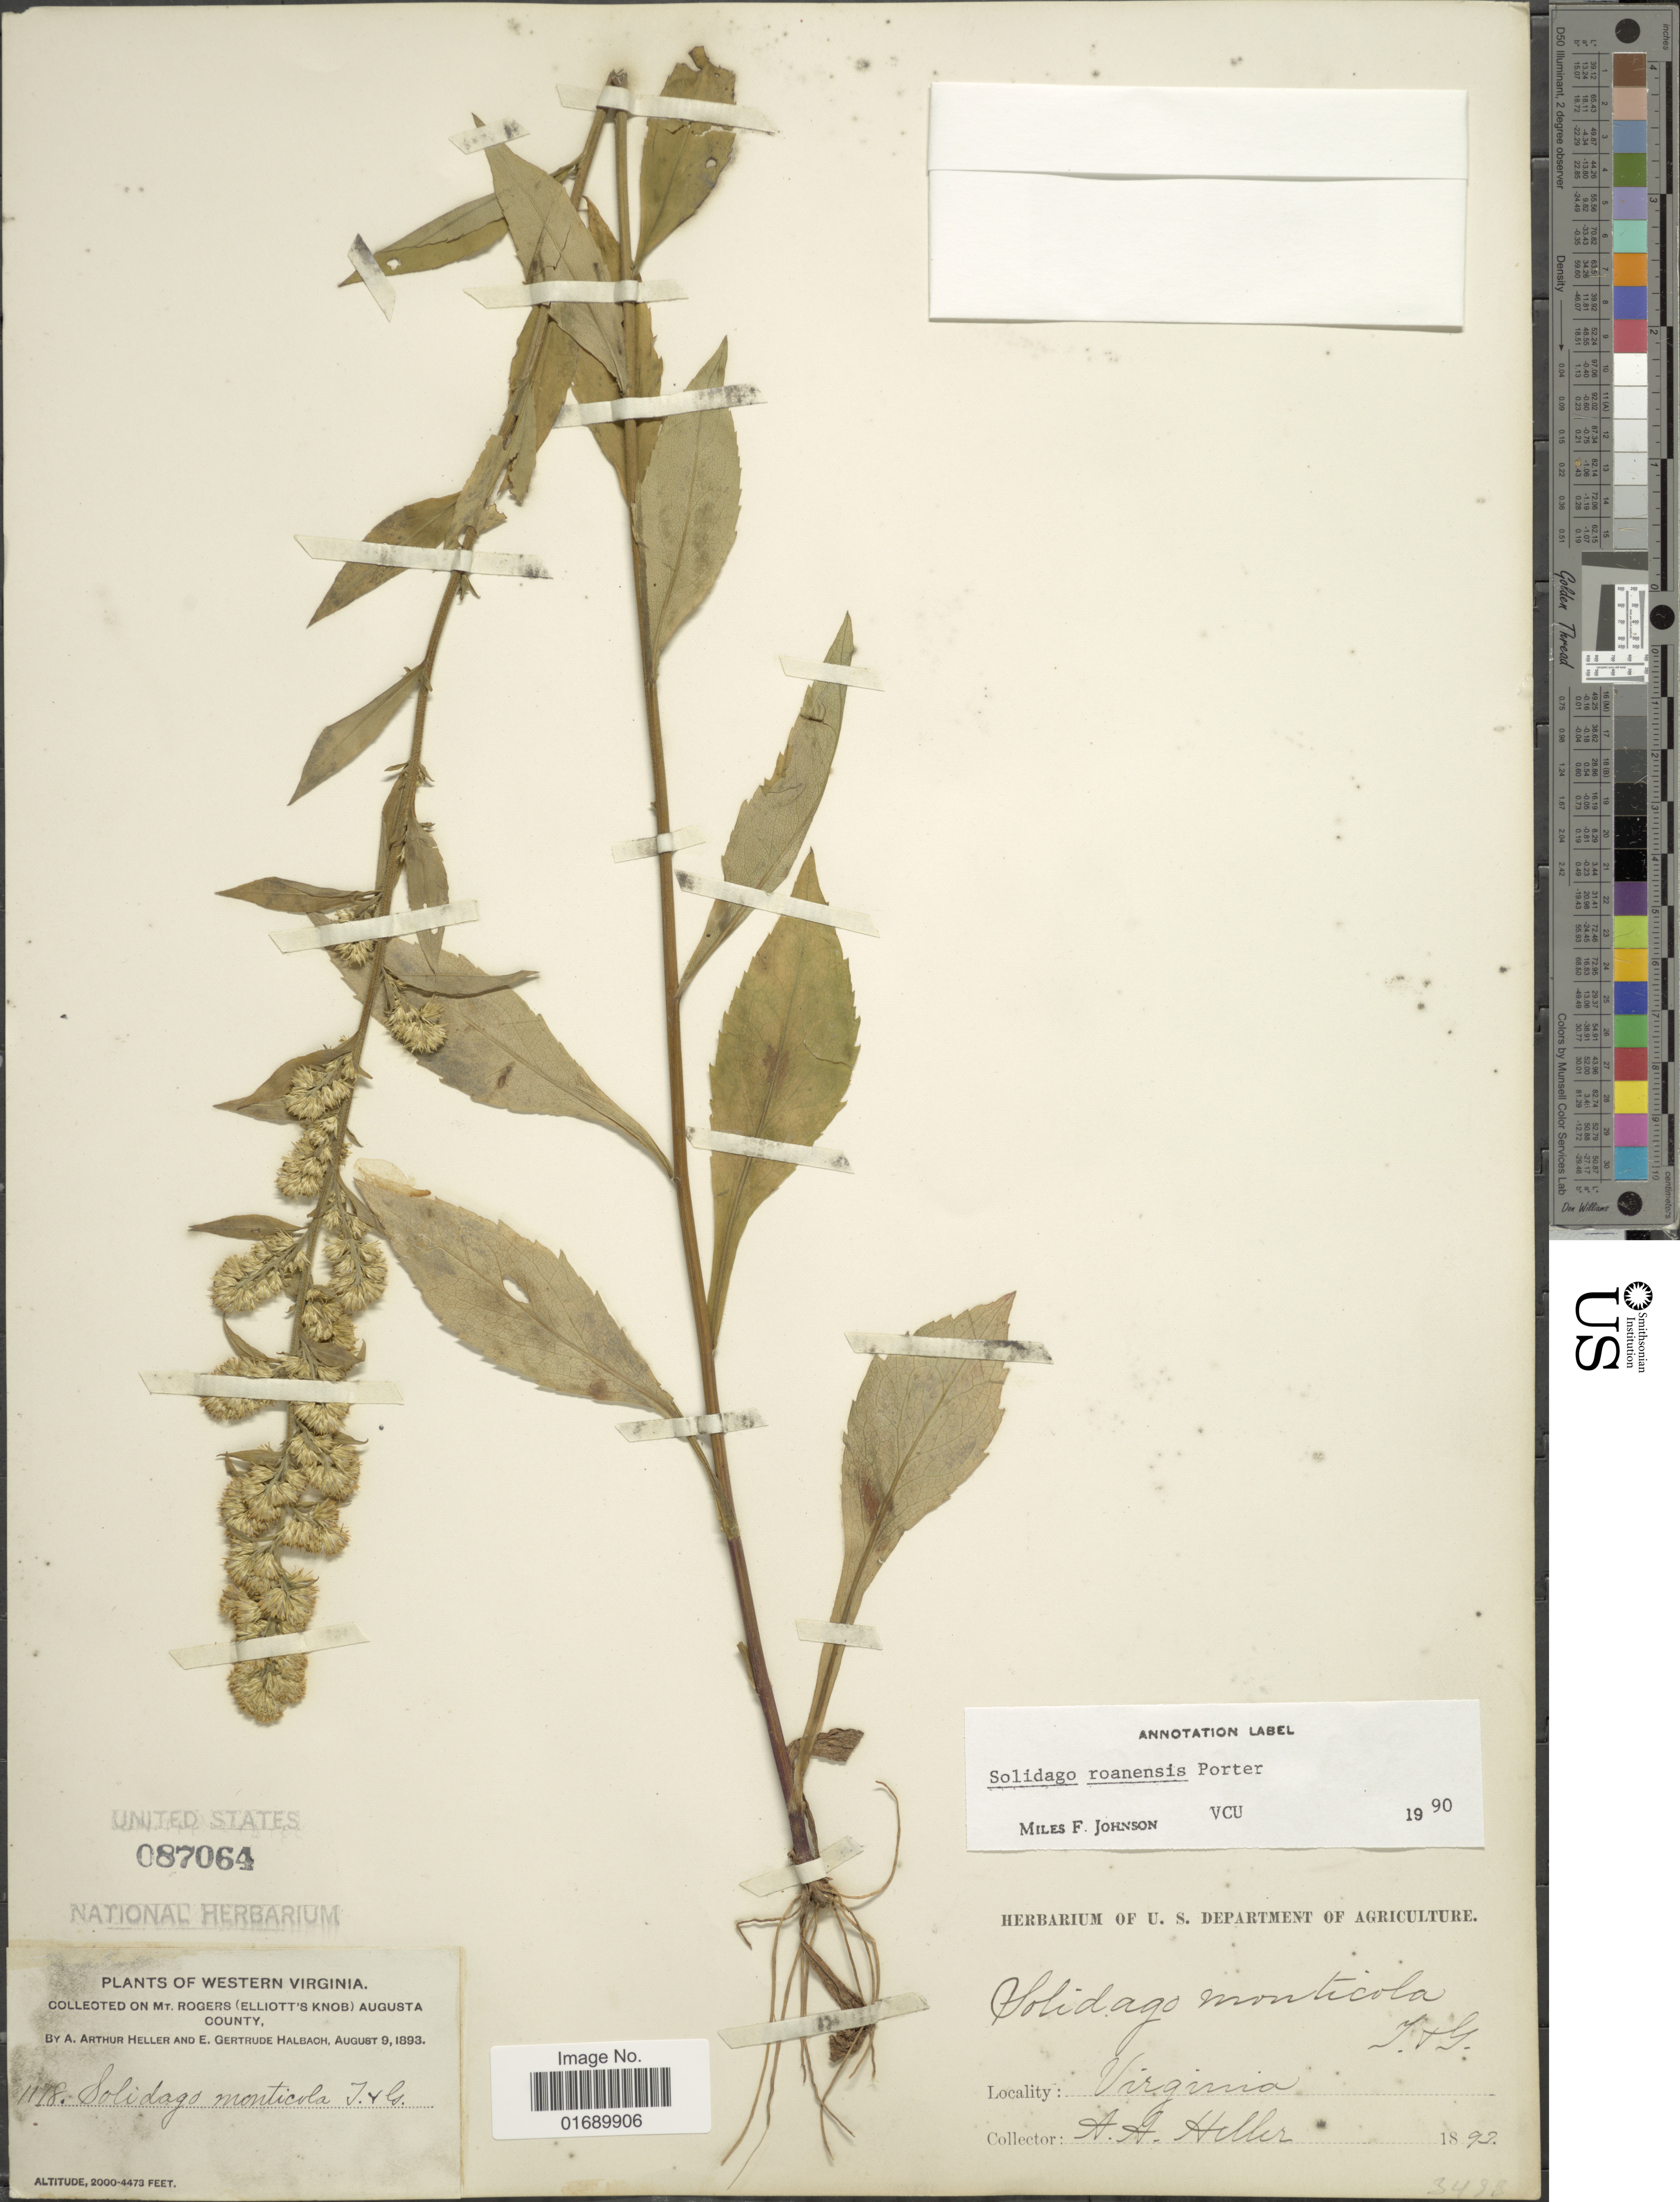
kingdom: Plantae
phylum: Tracheophyta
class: Magnoliopsida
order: Asterales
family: Asteraceae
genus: Solidago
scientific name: Solidago roanensis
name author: Porter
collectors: A. A. Heller & E. G. Halbach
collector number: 1178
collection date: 1893-08-09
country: United States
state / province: Virginia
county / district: Augusta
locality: Western Viriginia, on Mt. Rogers (Elliott's Knob) Augusta County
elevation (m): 610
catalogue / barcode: US 87064